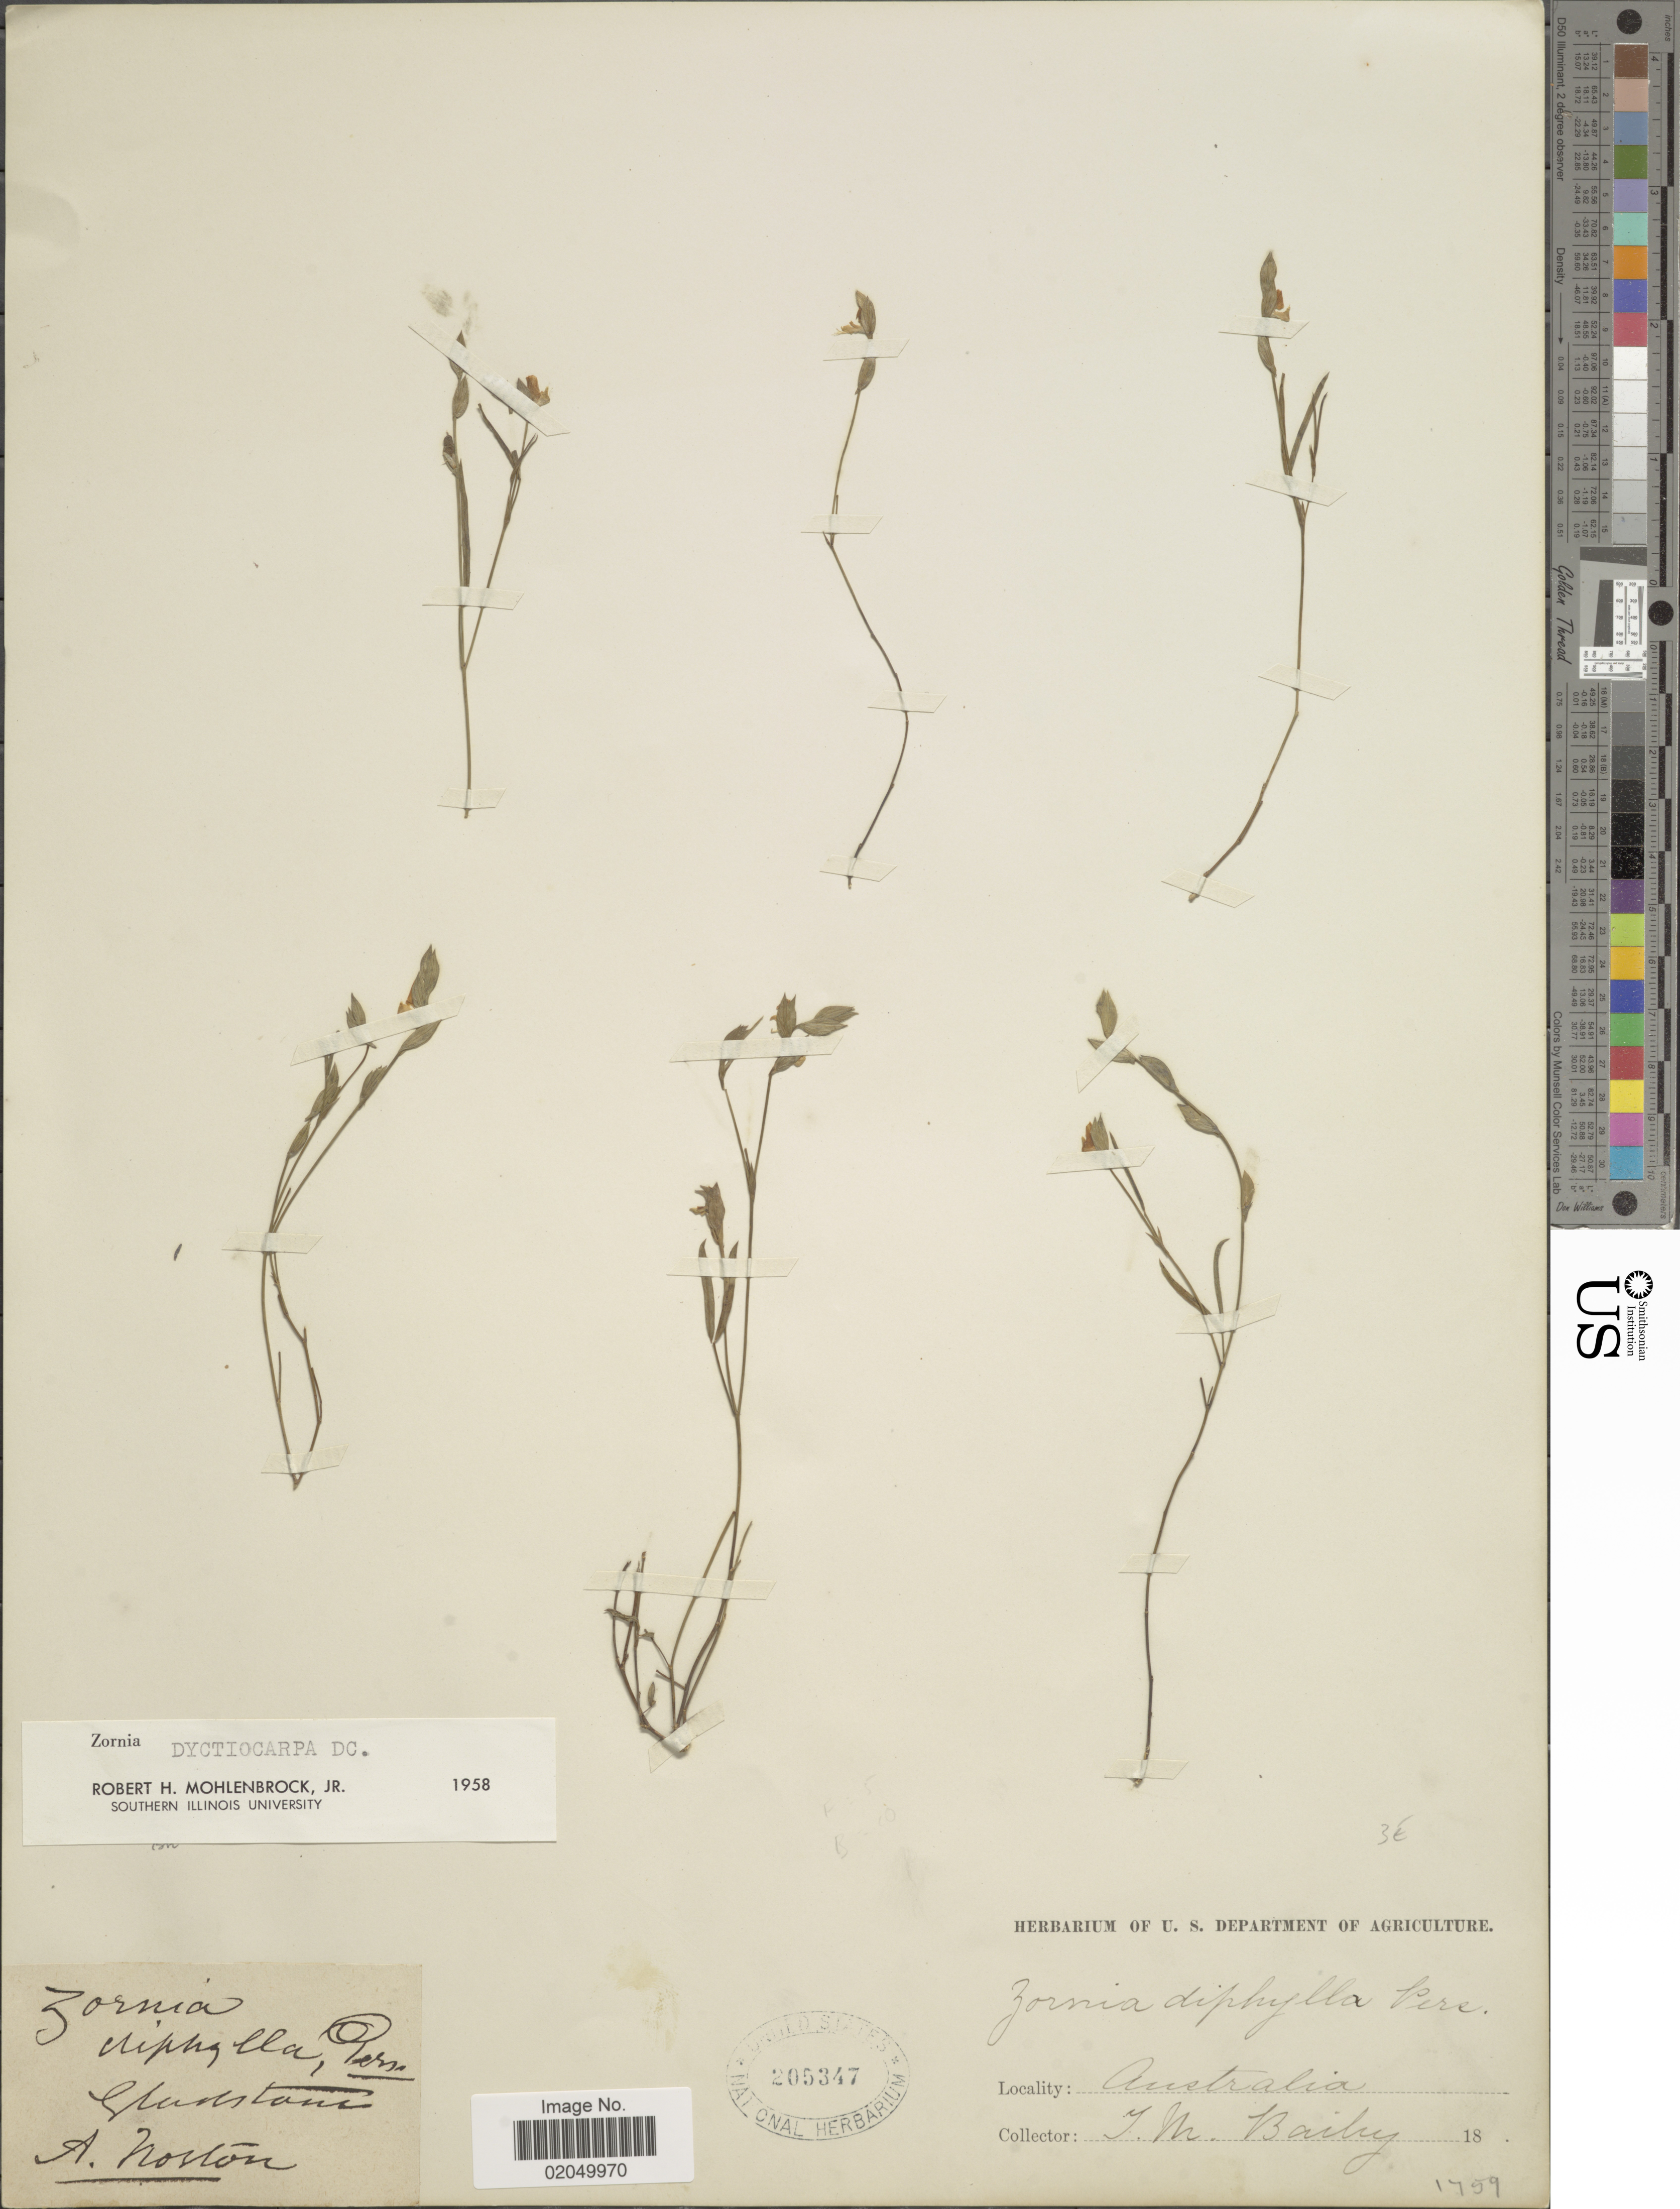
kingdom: Plantae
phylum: Tracheophyta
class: Magnoliopsida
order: Fabales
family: Fabaceae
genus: Zornia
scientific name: Zornia dyctiocarpa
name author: DC.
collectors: F. M. Bailey & A. Norton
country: Australia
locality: Sandstone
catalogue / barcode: US 205347